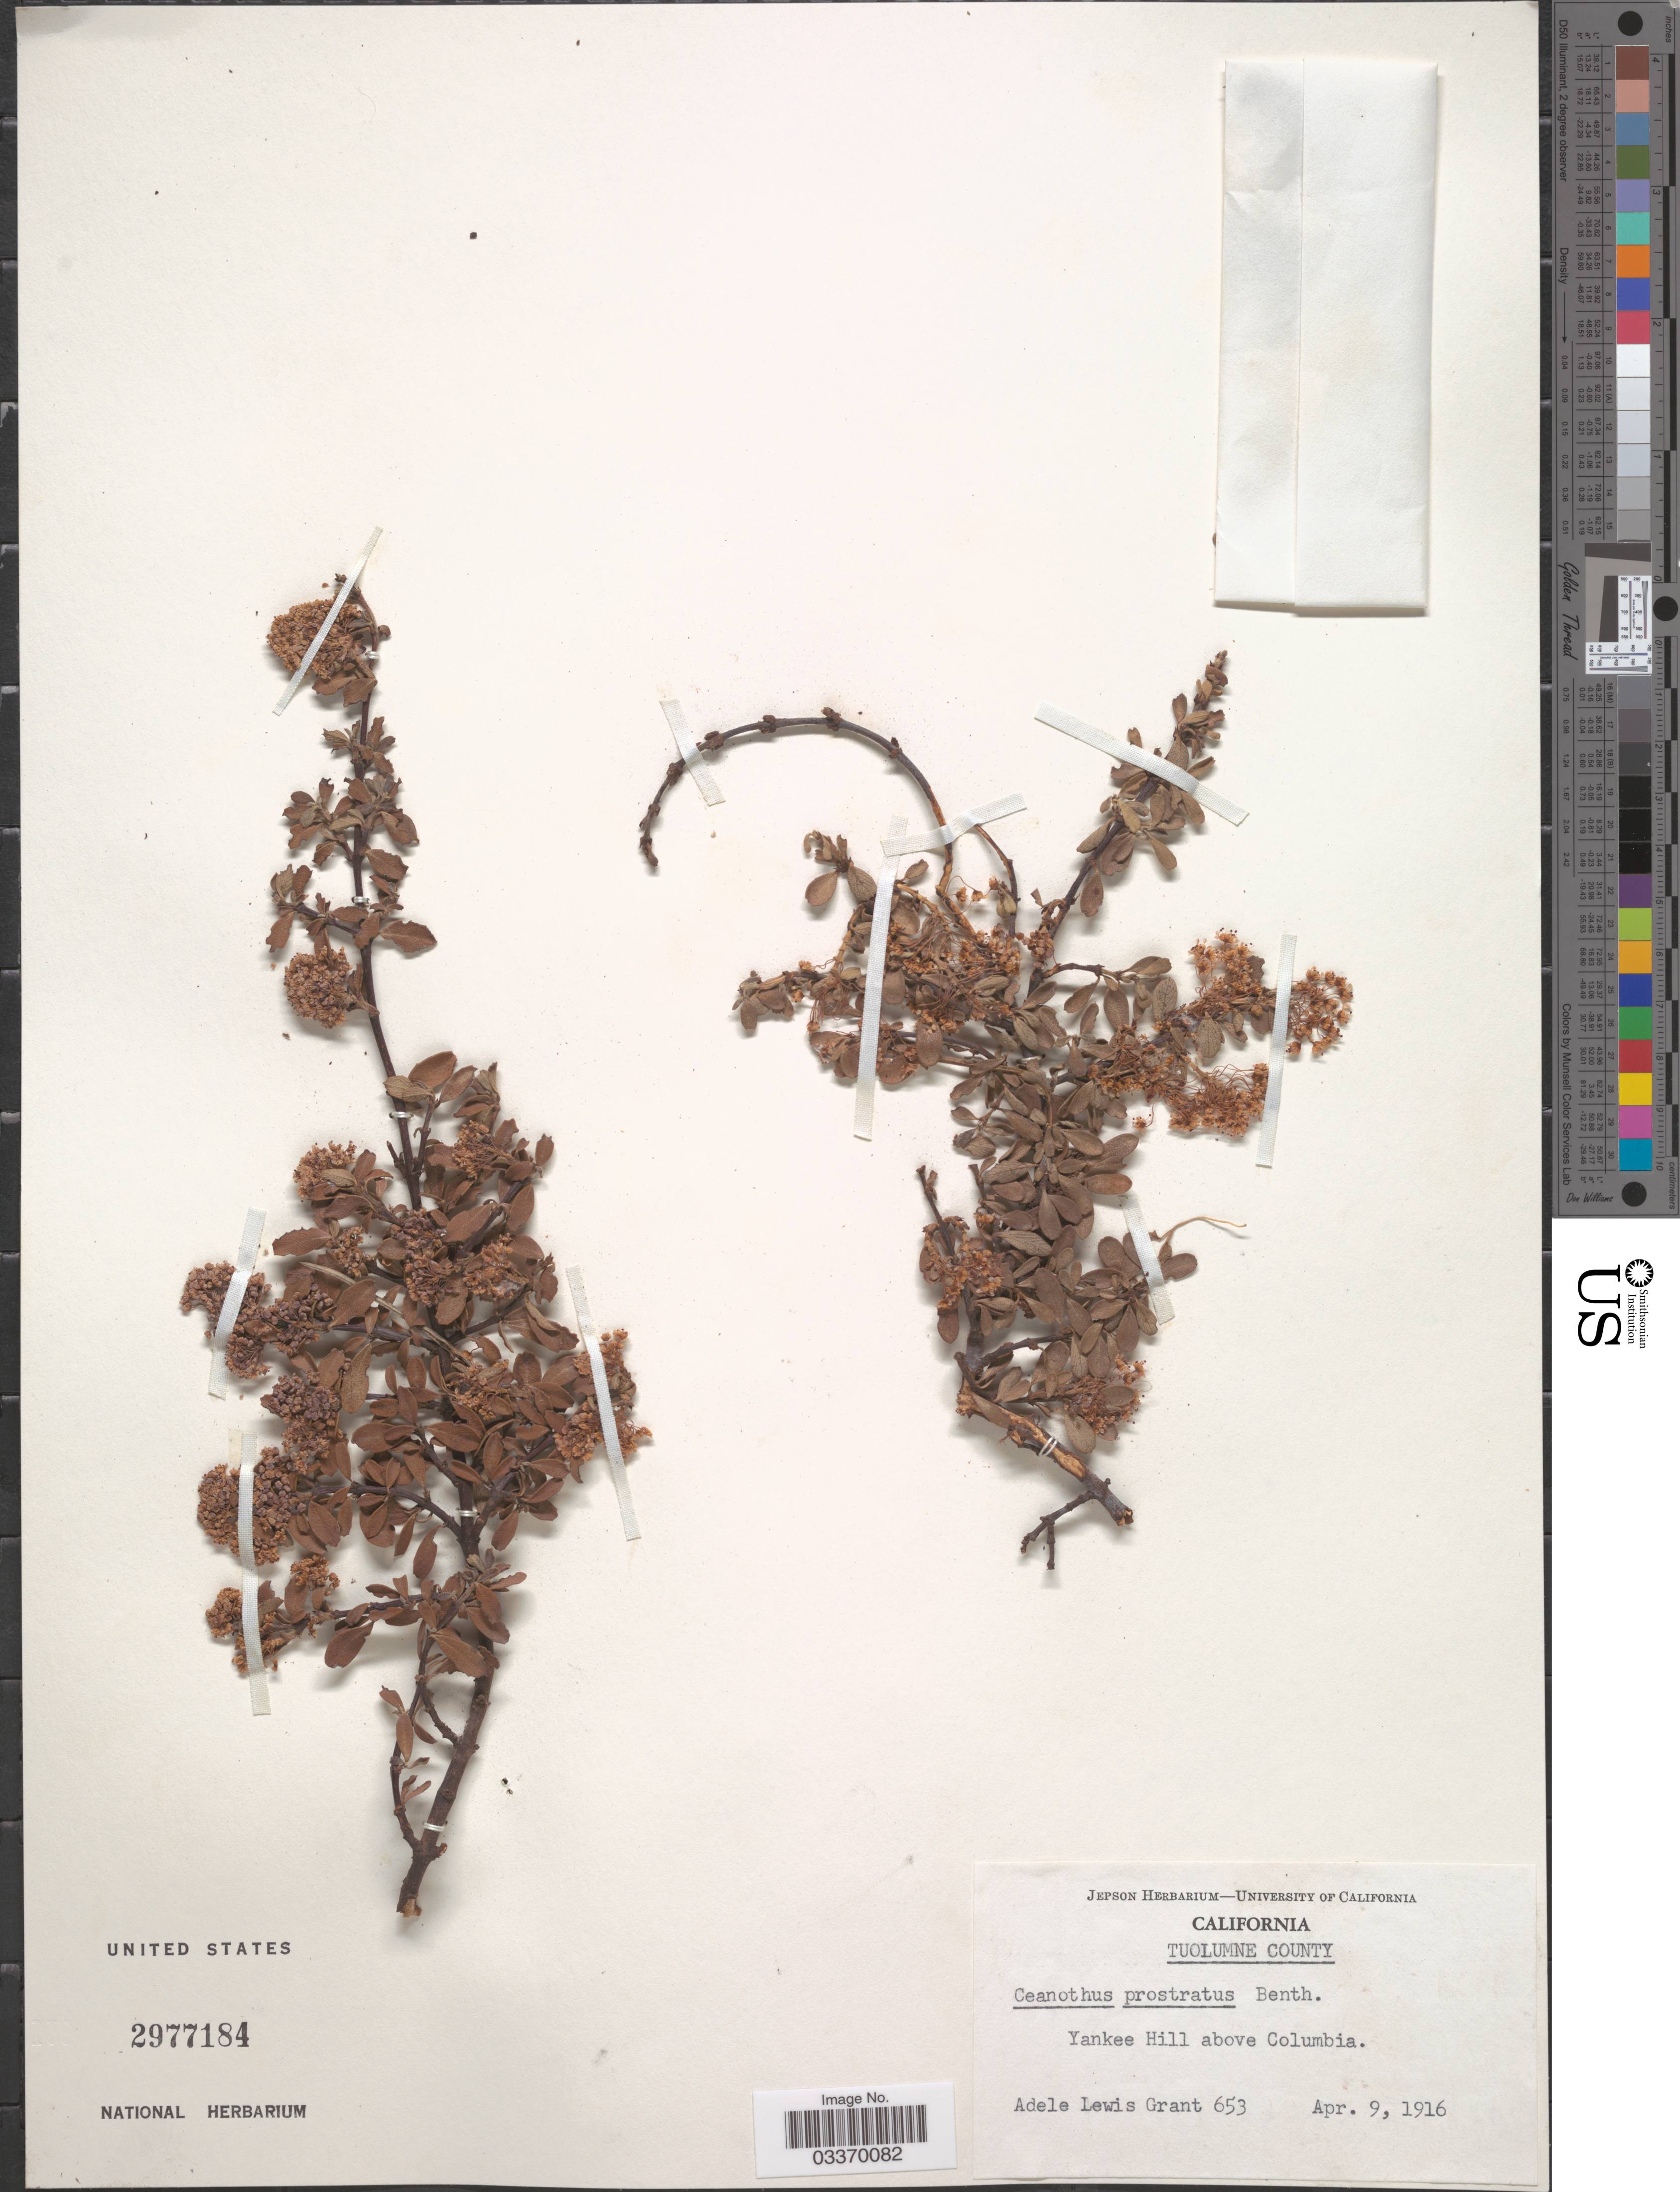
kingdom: Plantae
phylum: Tracheophyta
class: Magnoliopsida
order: Rosales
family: Rhamnaceae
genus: Ceanothus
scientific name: Ceanothus prostratus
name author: Benth.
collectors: A. L. Grant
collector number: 653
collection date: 1916-04-09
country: United States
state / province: California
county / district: Tuolumne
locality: Tuolumne County. Yankee Hill above Columbia.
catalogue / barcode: US 2977184